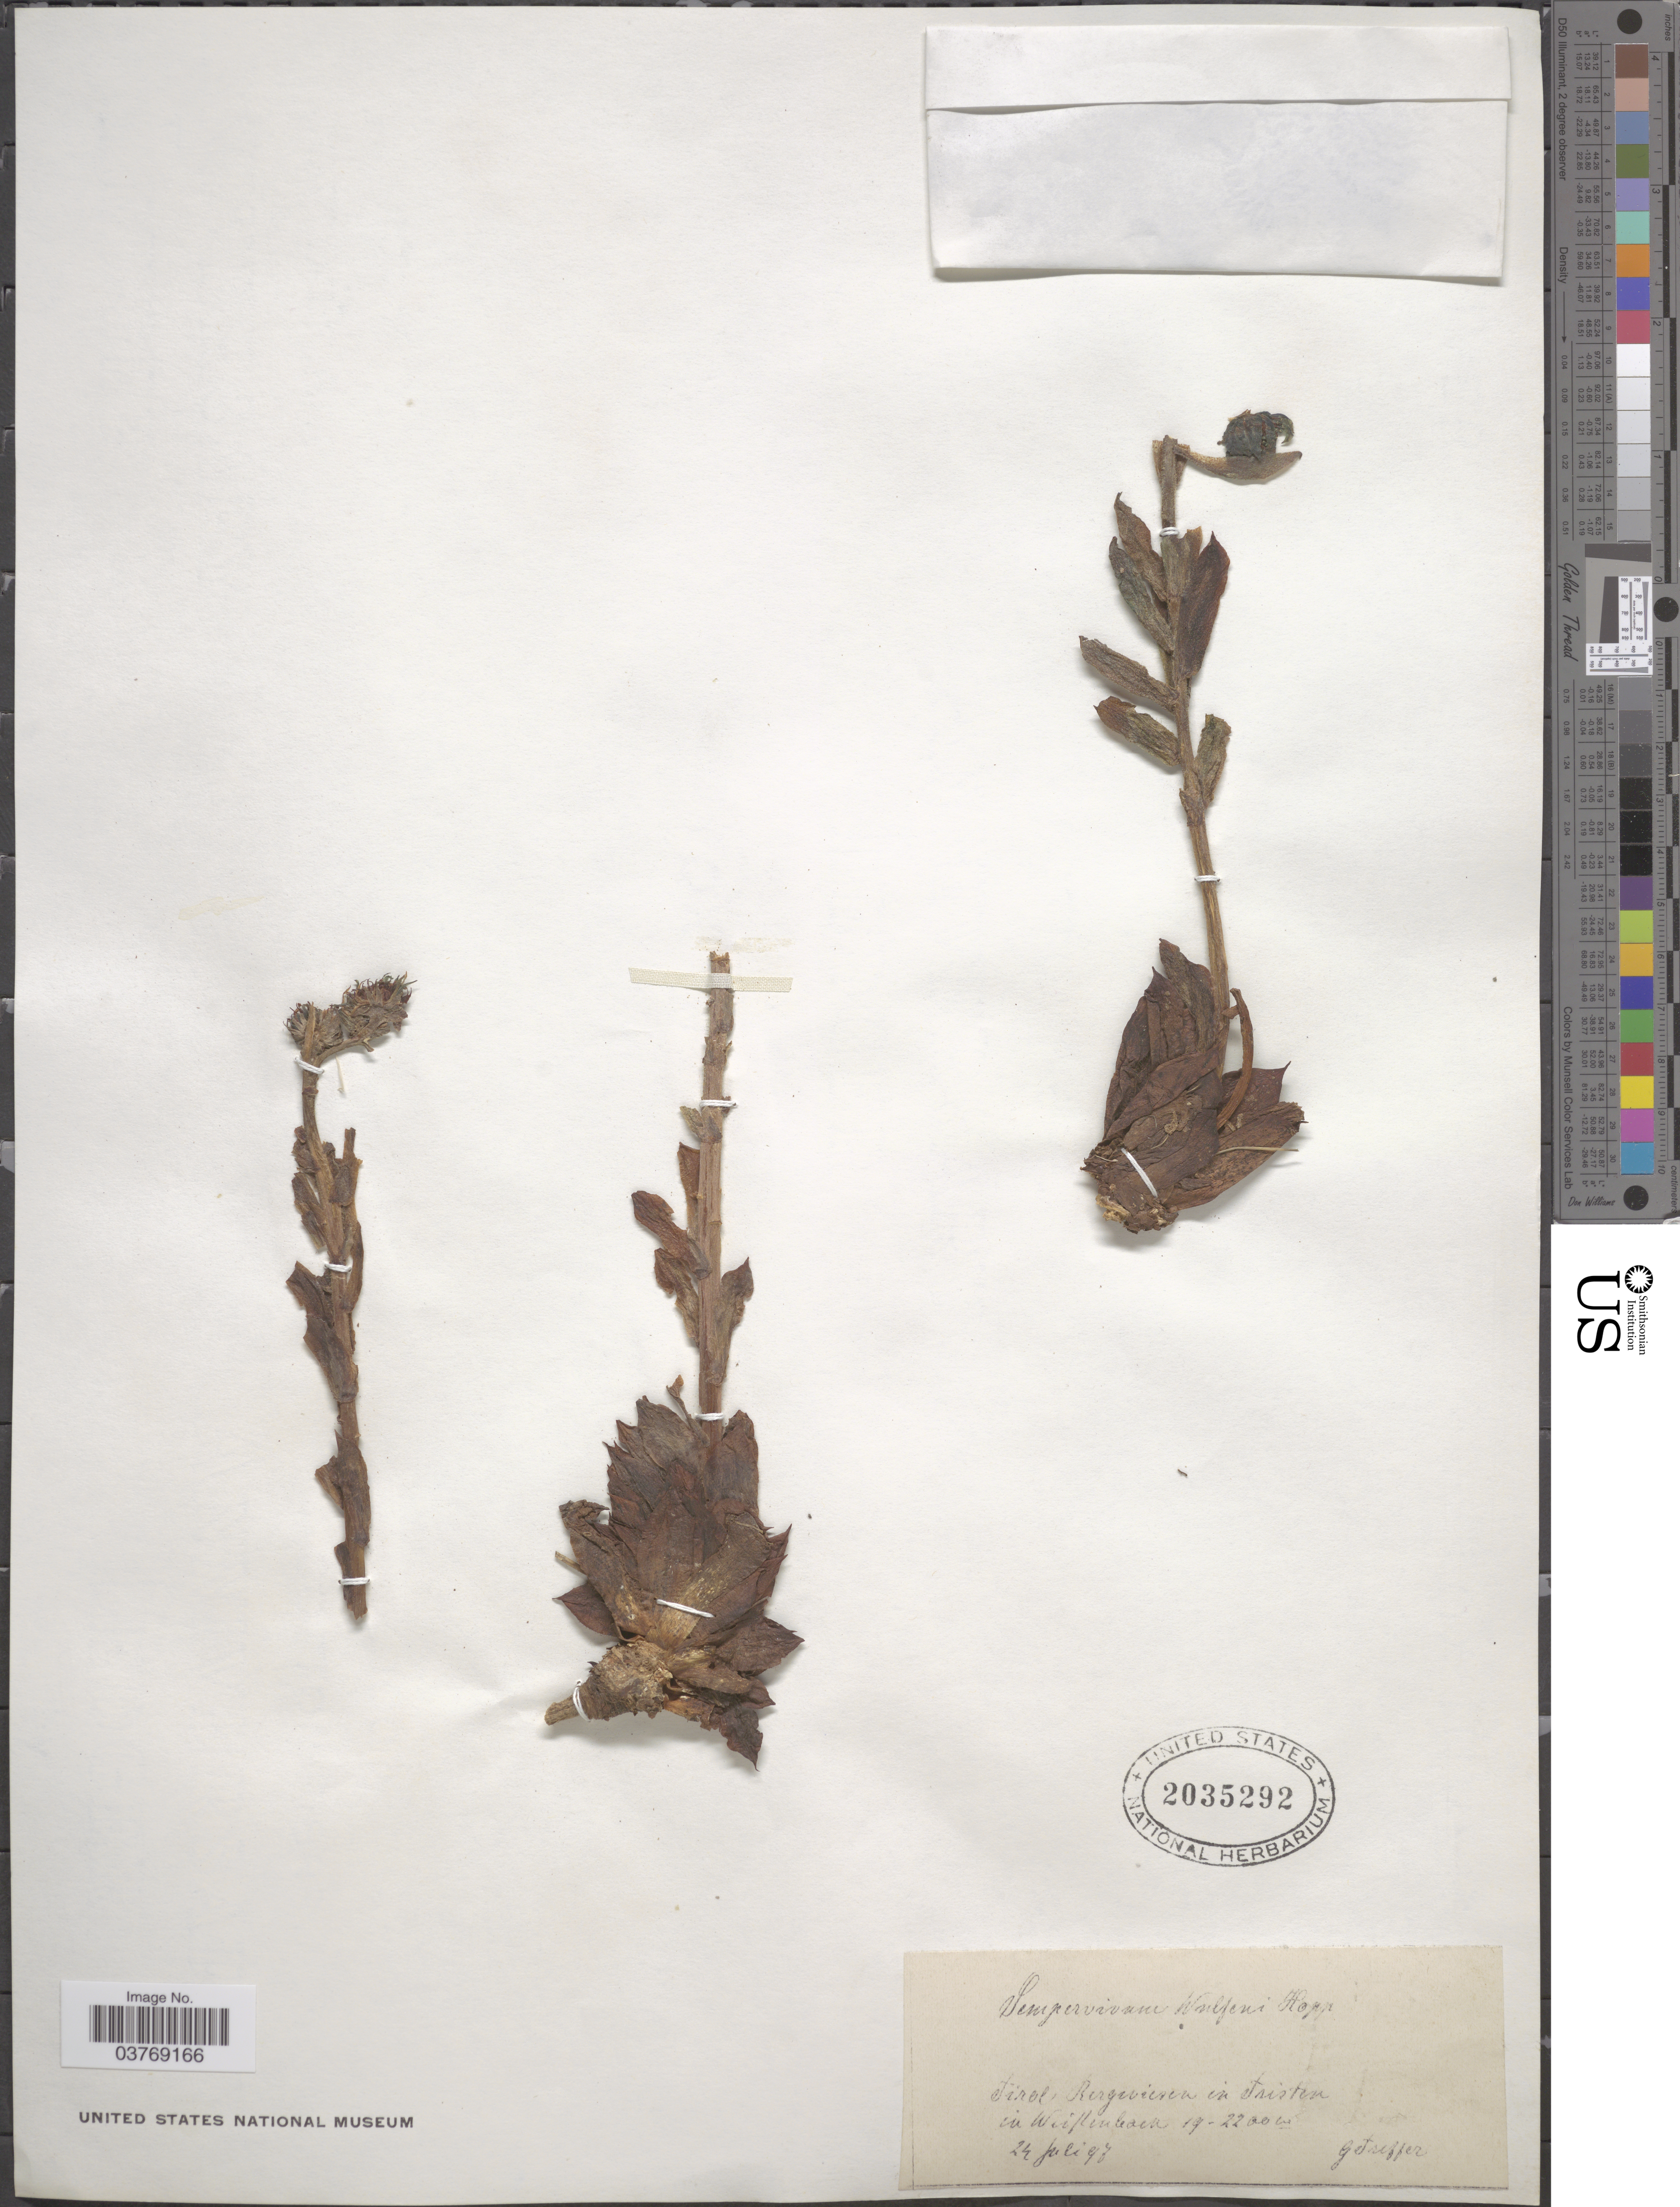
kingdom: Plantae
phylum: Tracheophyta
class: Magnoliopsida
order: Saxifragales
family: Crassulaceae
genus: Sempervivum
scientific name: Sempervivum wulfenii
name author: Hoppe ex Mert. & W.D.J. Koch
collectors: G. Treffer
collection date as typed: Transcribed d/m/y: 24/7/97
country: Austria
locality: Tirol Bergwiesen in tristen in Weissenbach.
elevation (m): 1900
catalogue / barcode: US 2035292